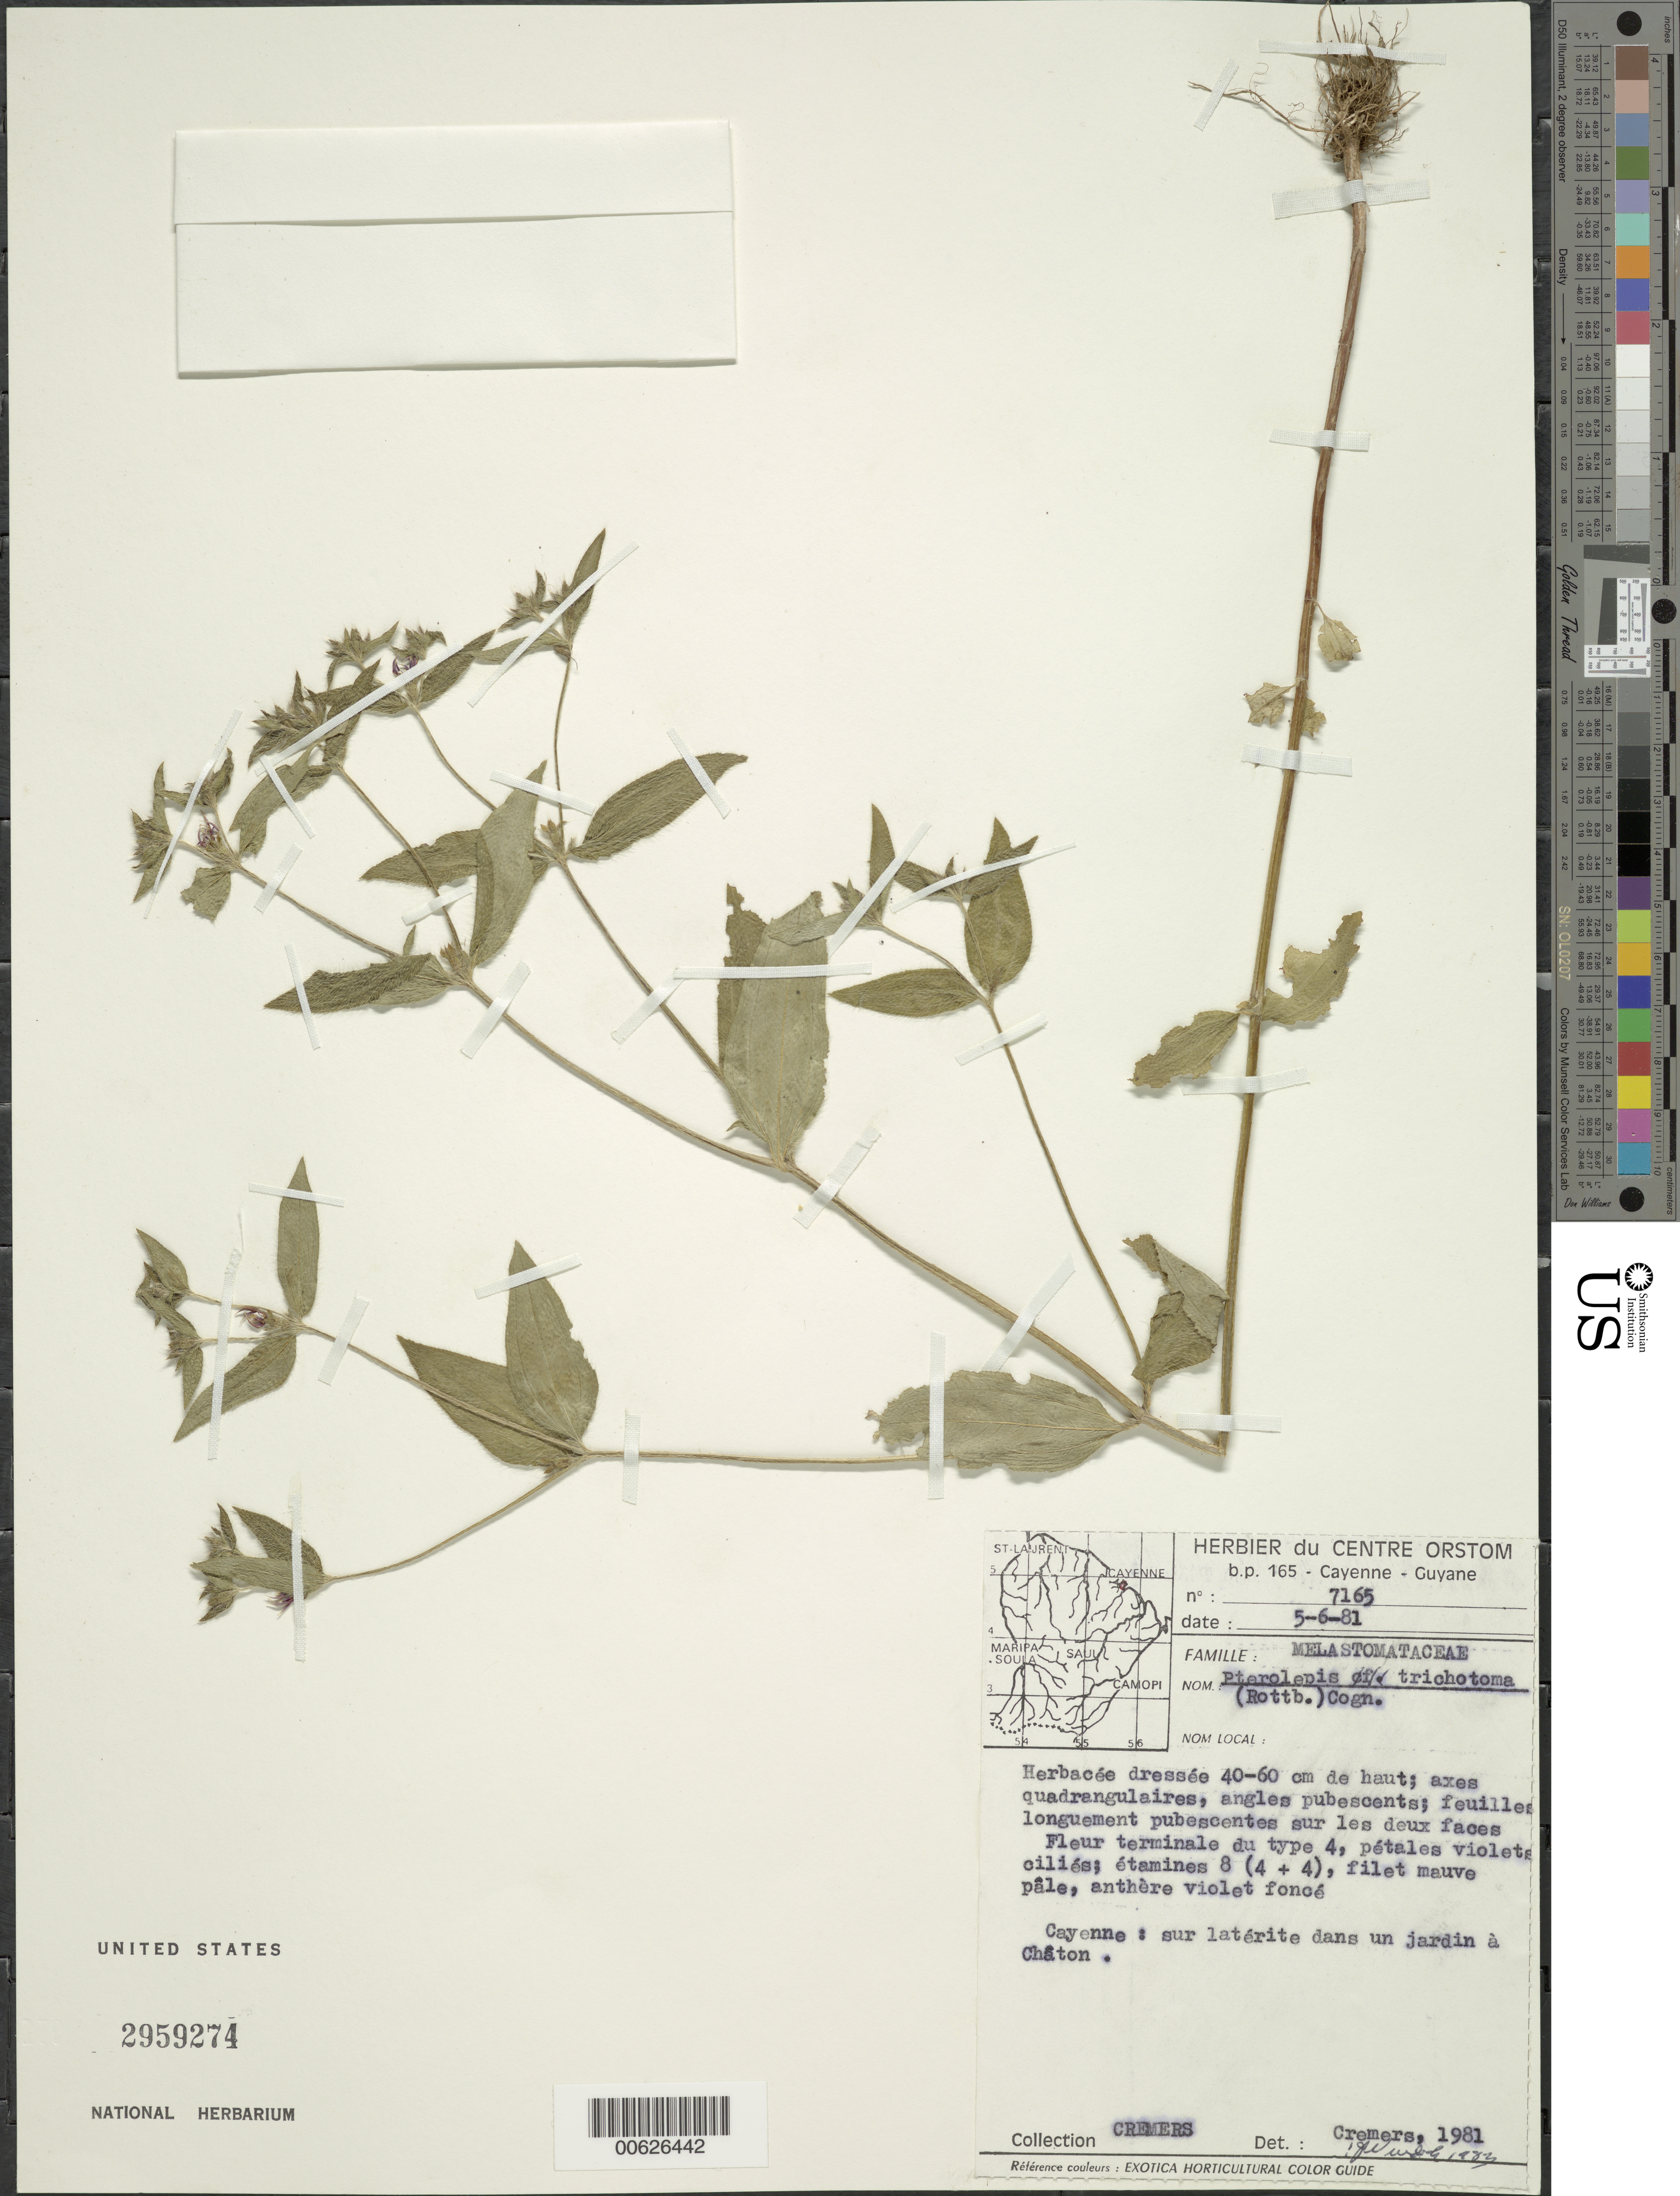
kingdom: Plantae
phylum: Tracheophyta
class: Magnoliopsida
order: Myrtales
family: Melastomataceae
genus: Pterolepis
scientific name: Pterolepis trichotoma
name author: (Rottb.) Cogn.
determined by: Wurdack, John J., (US), US (UNITED STATES)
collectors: G. Cremers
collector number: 7165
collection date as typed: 5-Jun-81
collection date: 1981-06-05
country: French Guiana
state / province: Cayenne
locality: Cayenne, Jardin de Châton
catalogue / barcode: US 2959274